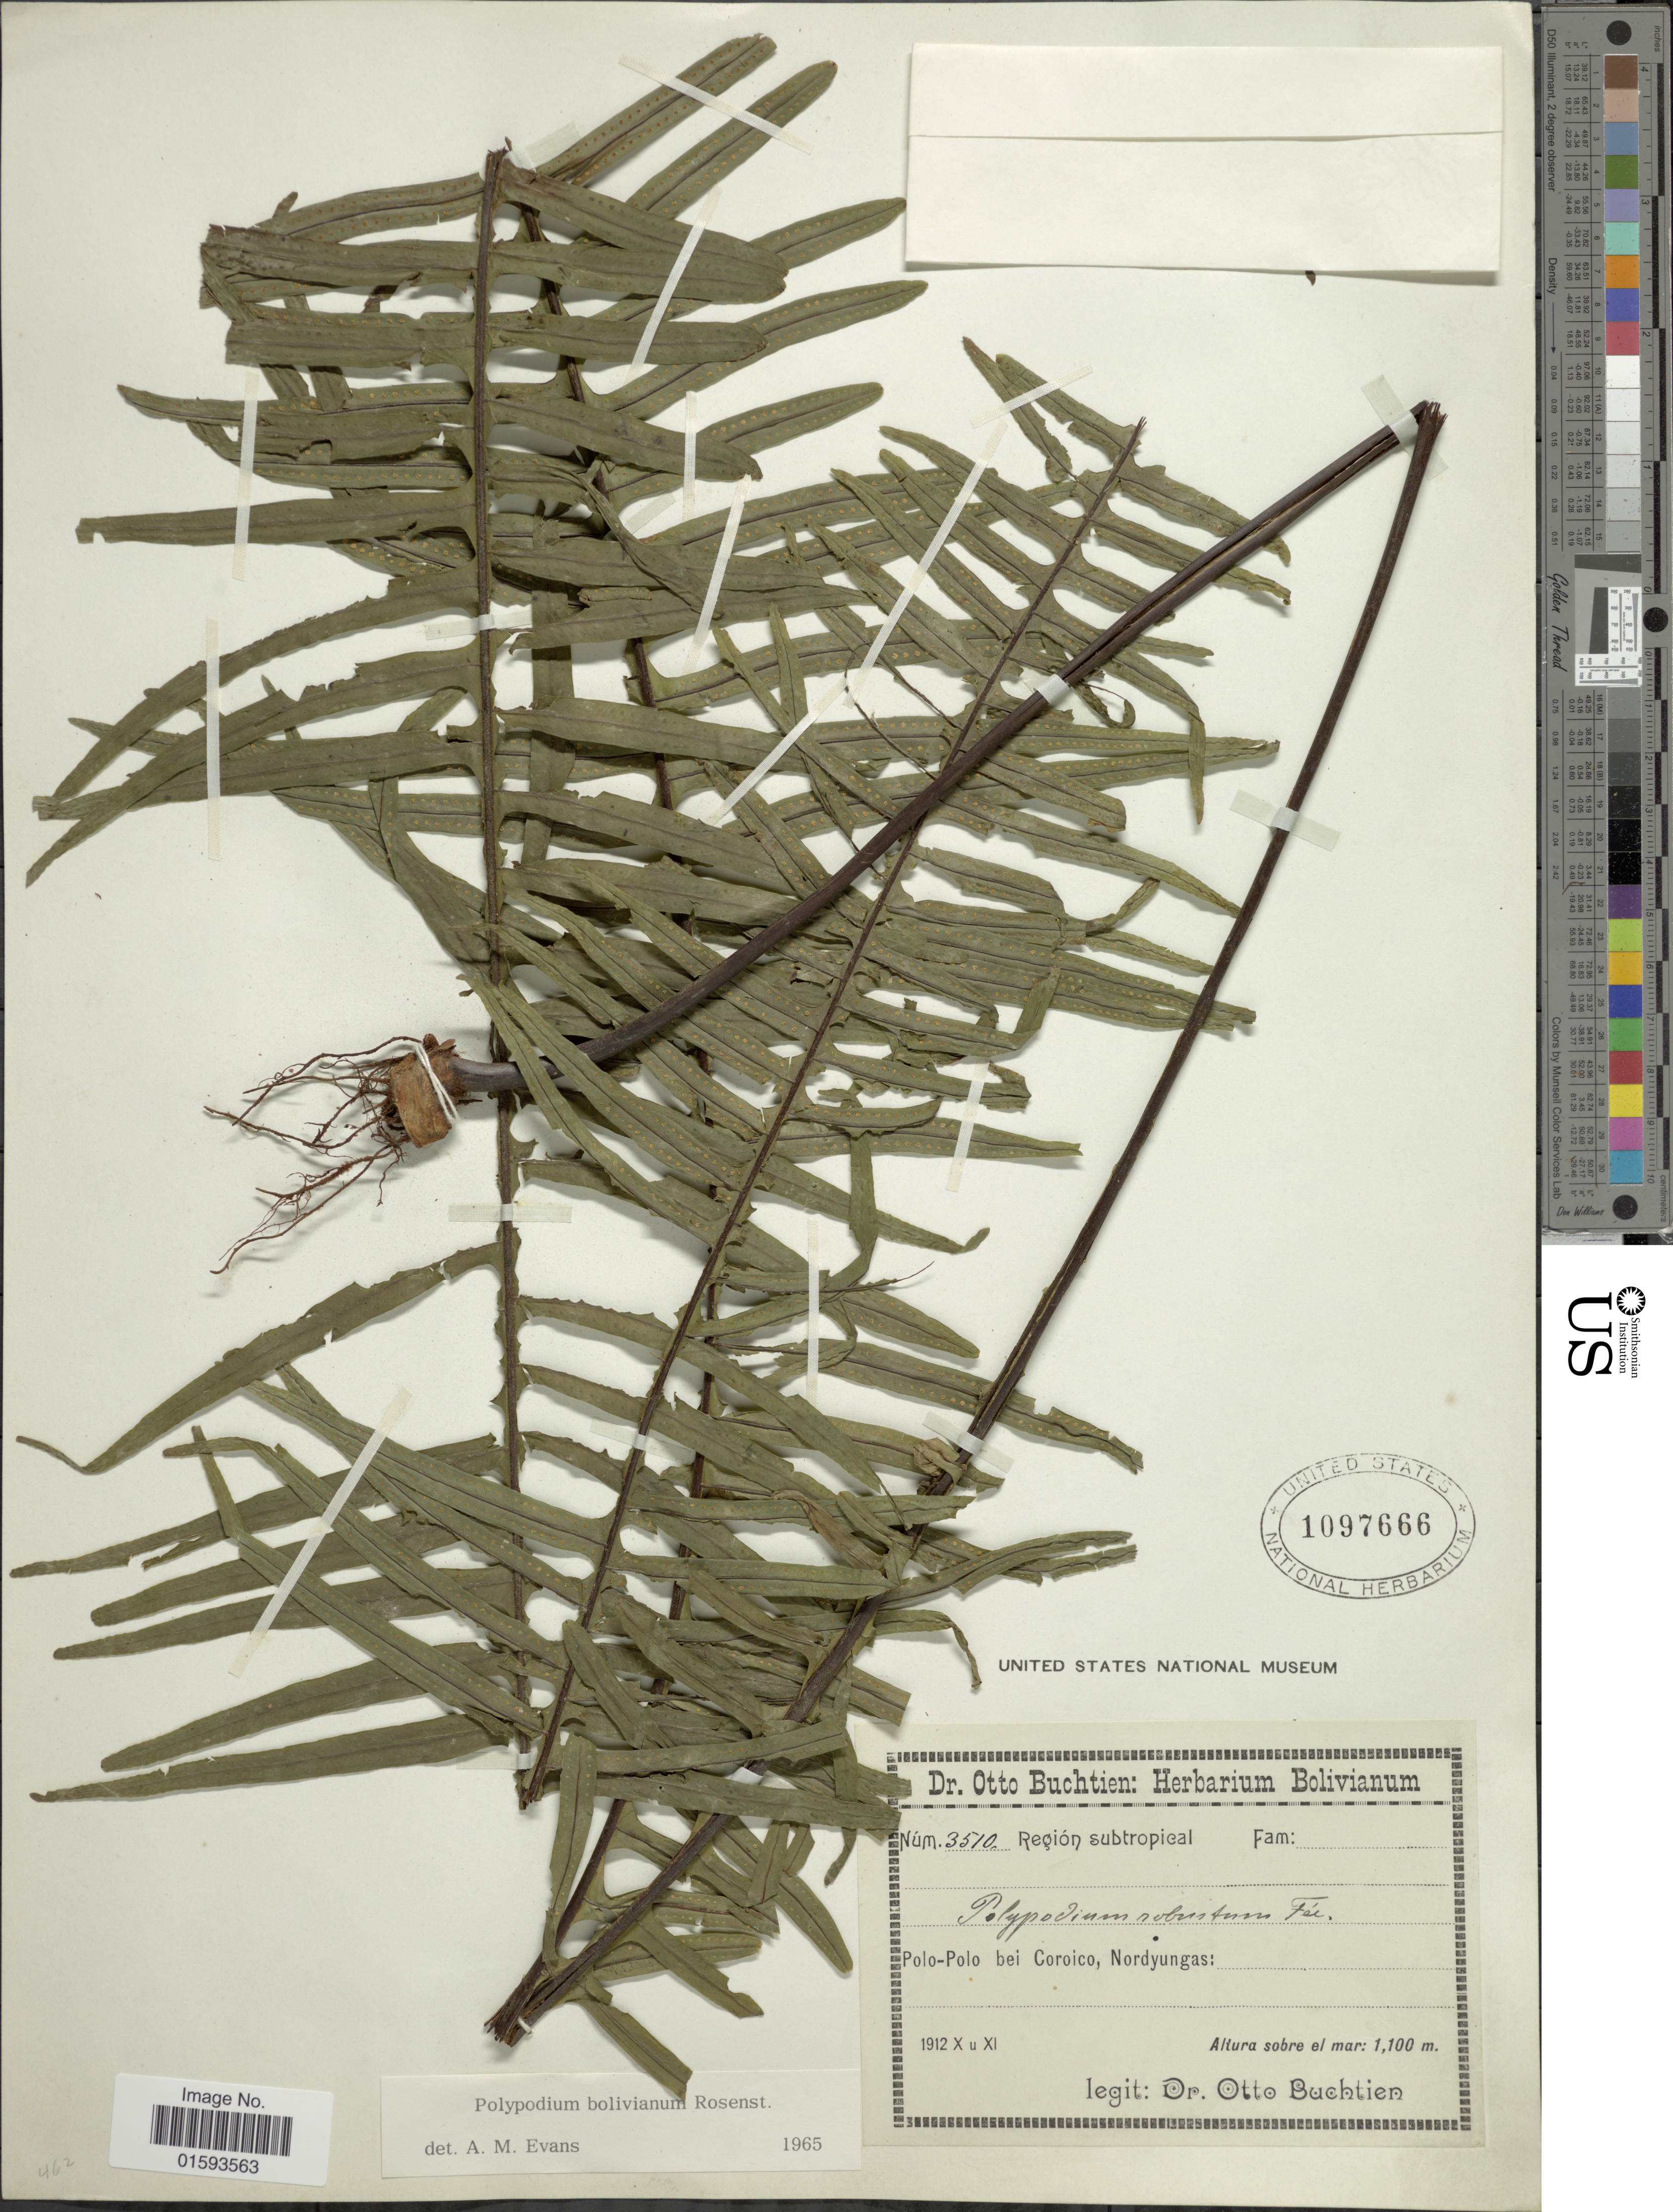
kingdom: Plantae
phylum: Tracheophyta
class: Polypodiopsida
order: Polypodiales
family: Polypodiaceae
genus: Pecluma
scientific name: Pecluma divaricata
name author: (E. Fourn.) Mickel & Beitel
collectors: O. Buchtien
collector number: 3510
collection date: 1912-10/1912-11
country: Bolivia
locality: Polo Polo bei Coroico, Nordyungas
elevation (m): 1100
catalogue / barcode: US 1097666